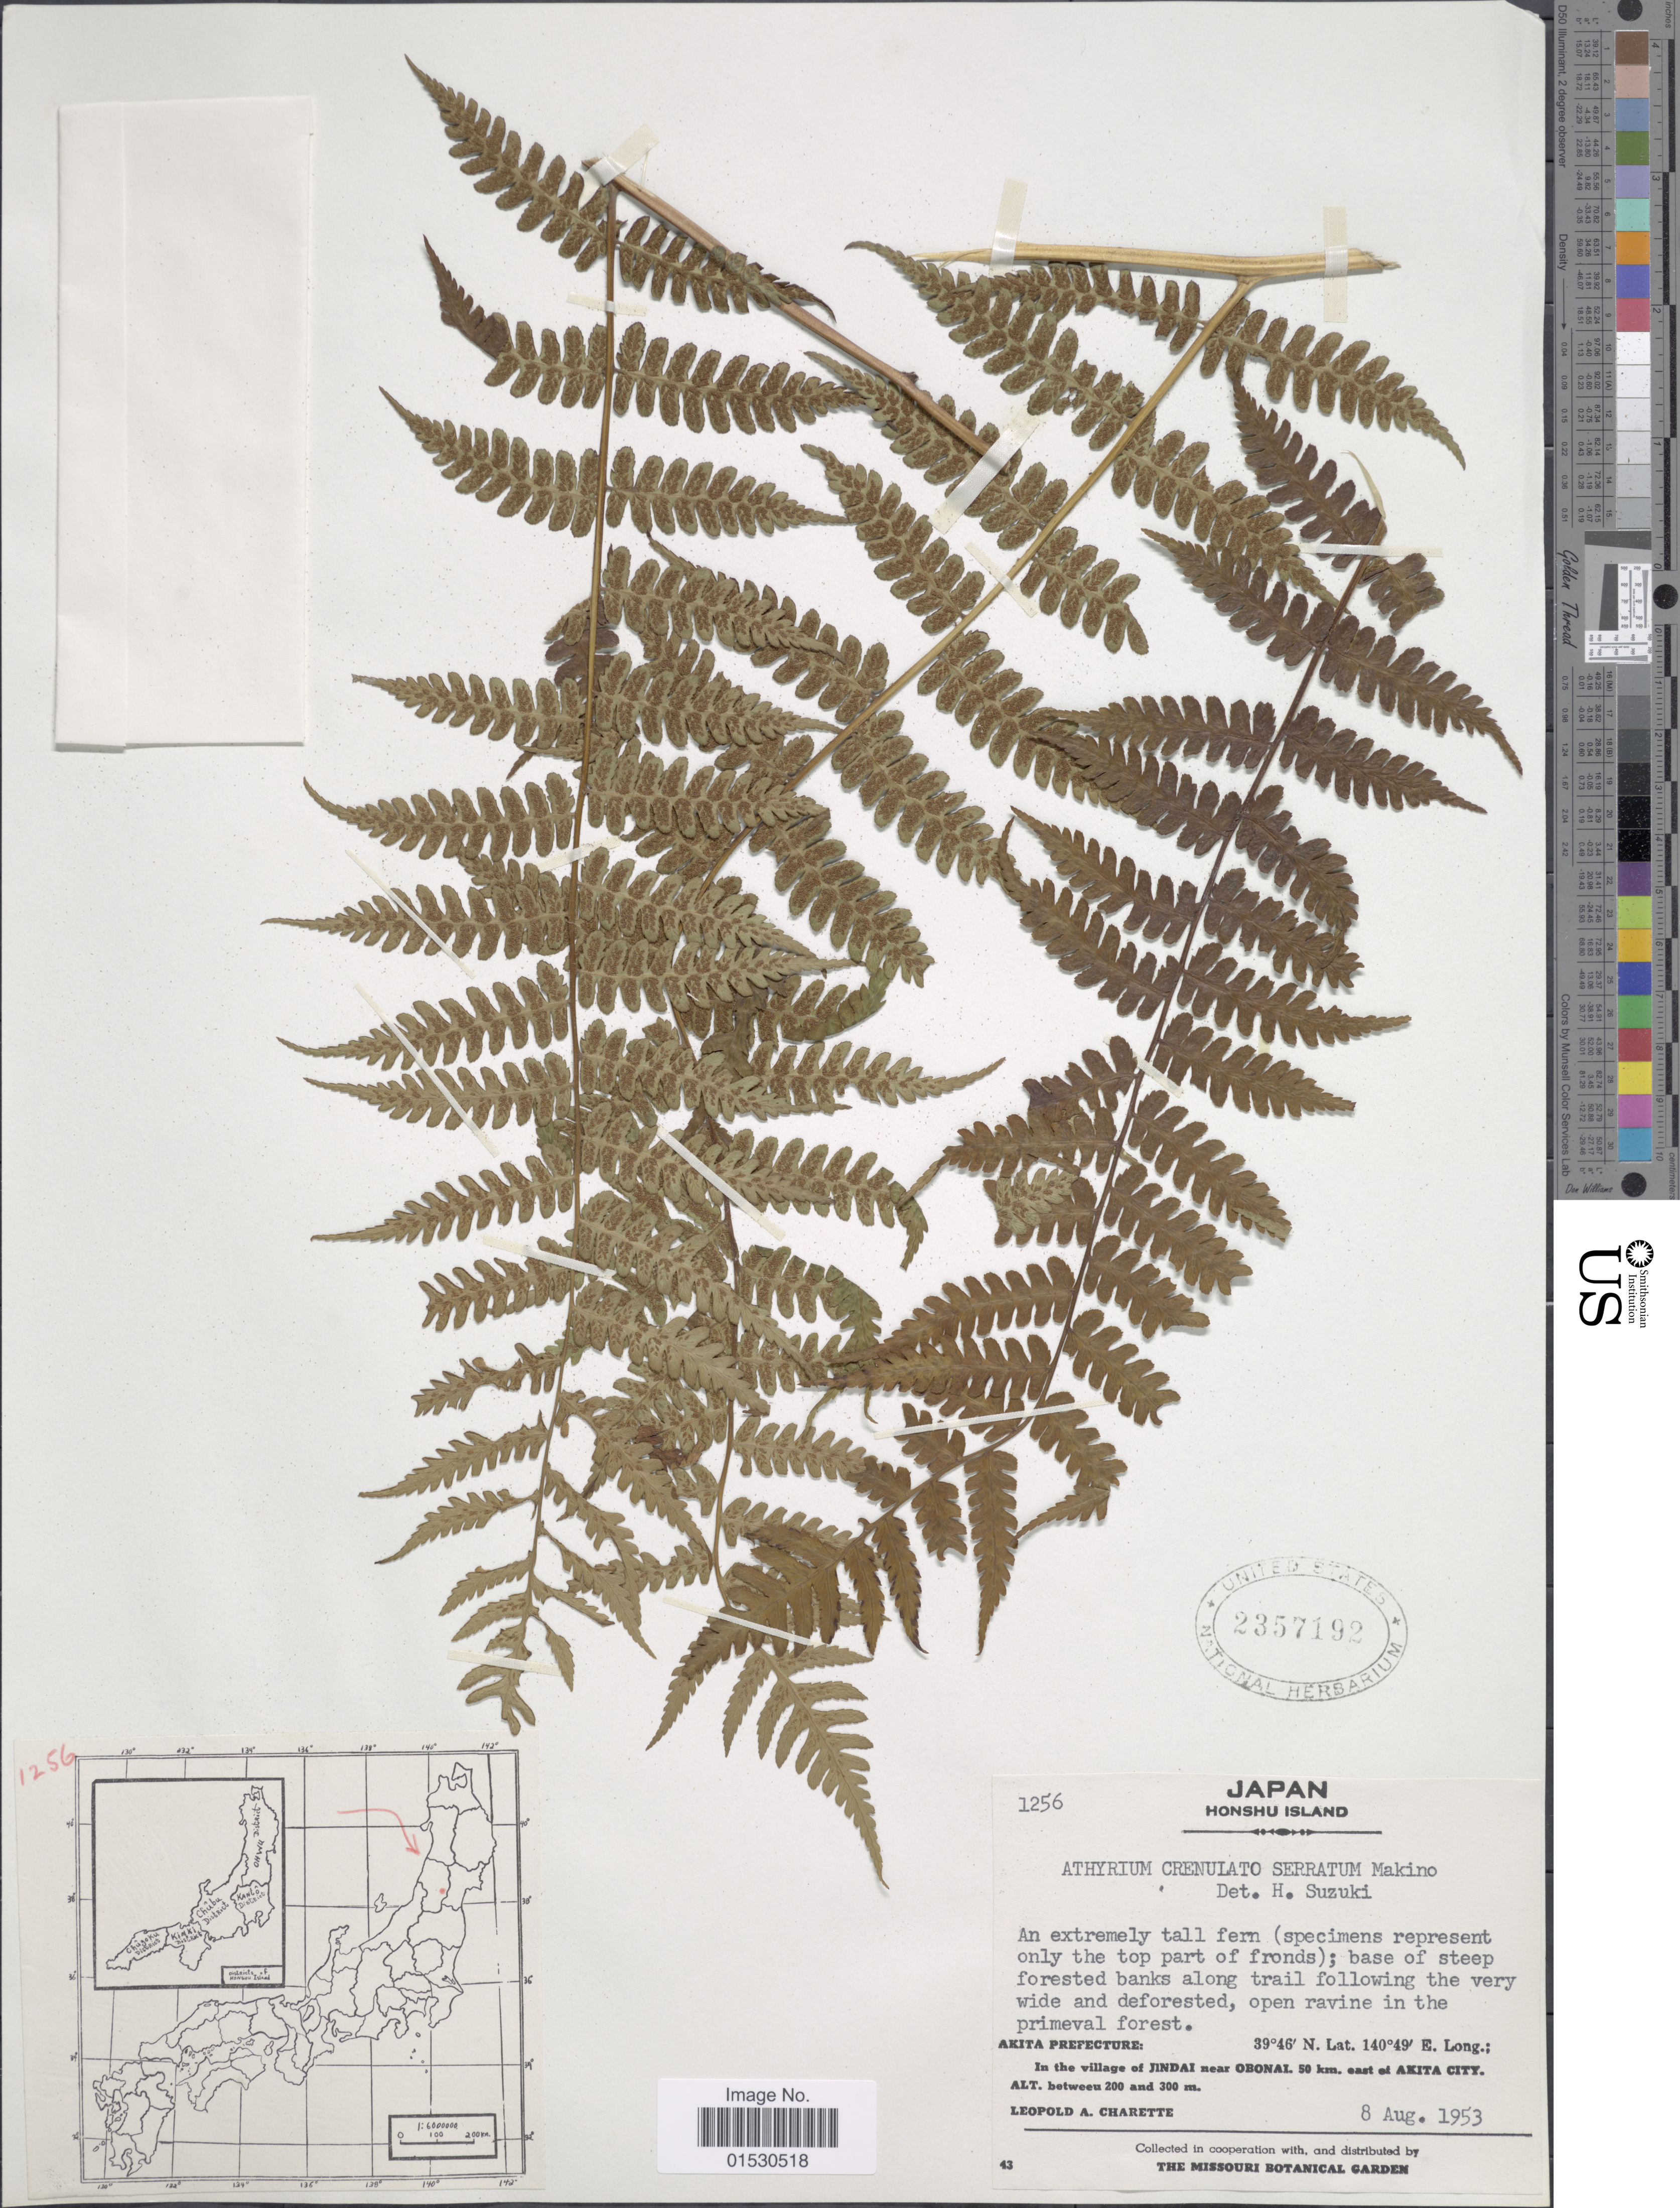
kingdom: Plantae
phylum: Tracheophyta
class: Polypodiopsida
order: Polypodiales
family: Athyriaceae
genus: Athyrium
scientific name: Athyrium crenulato-serratum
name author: Makino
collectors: L. A. Charette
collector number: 1256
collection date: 1953-08-08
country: Japan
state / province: Akita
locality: Honshu Island, In the village of Jindai near Obonai, 50 km. east of Akita City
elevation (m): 200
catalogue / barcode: US 2357192